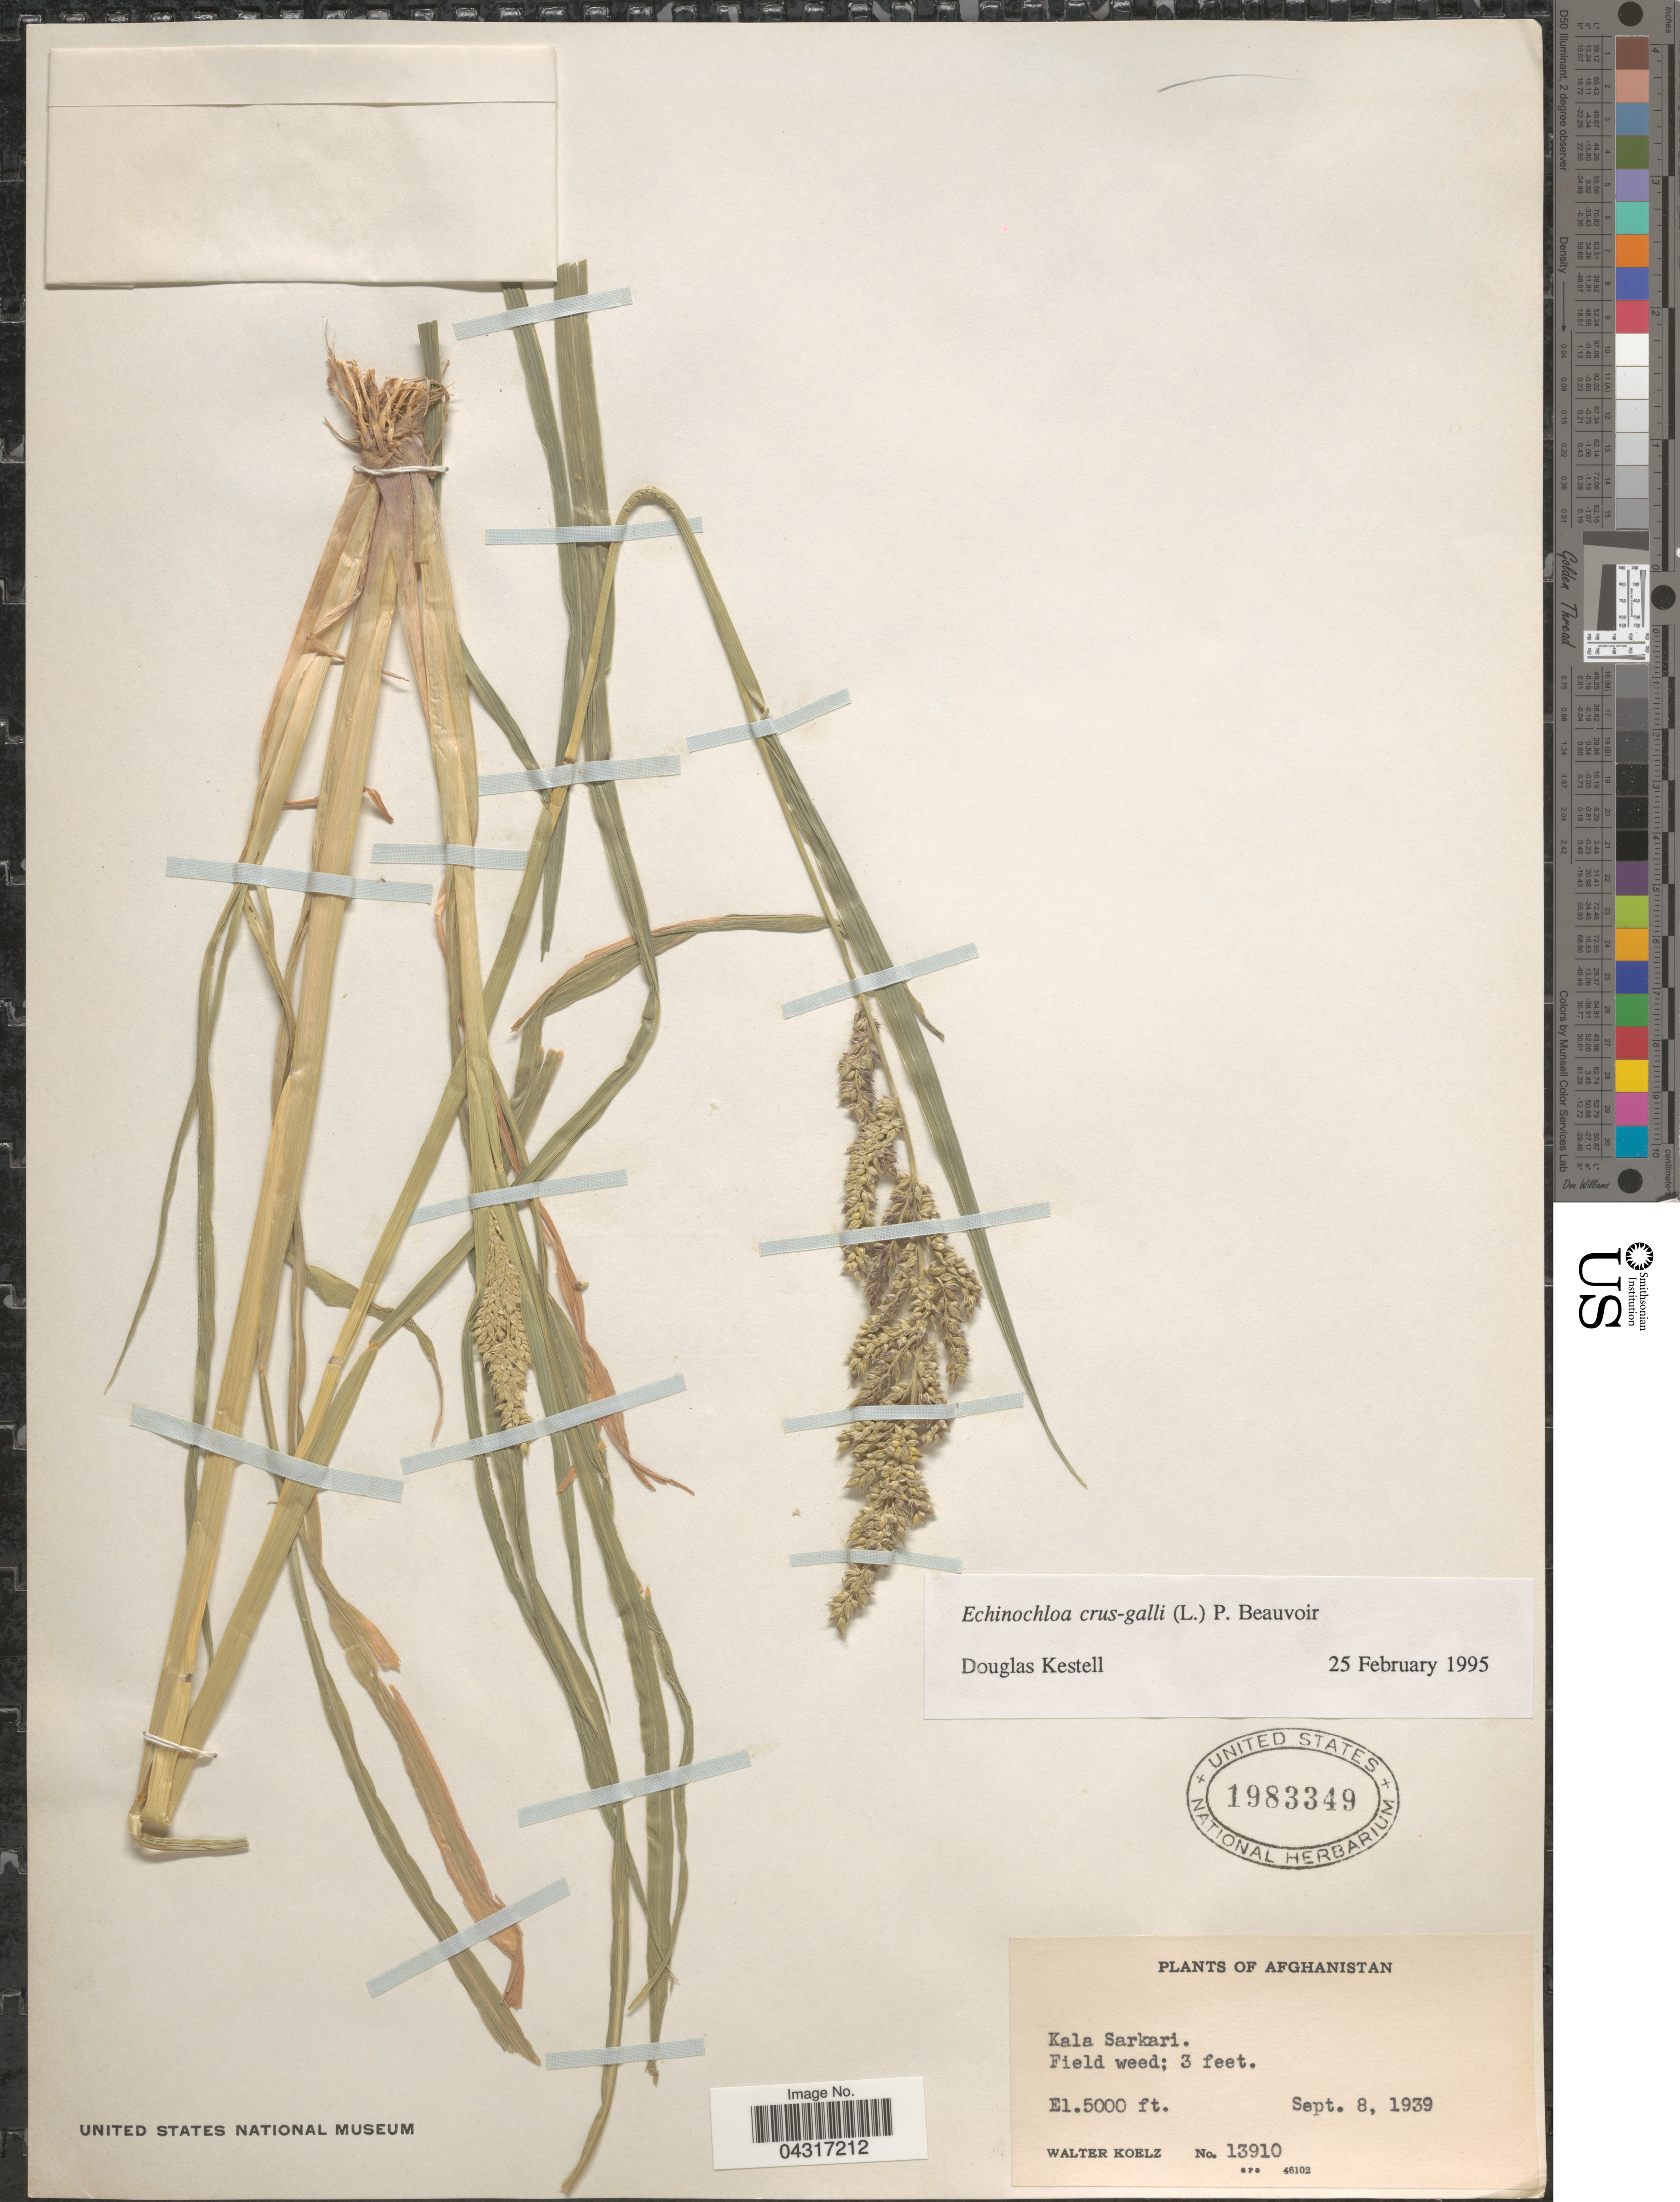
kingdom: Plantae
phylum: Tracheophyta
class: Liliopsida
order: Poales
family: Poaceae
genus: Echinochloa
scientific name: Echinochloa crus-galli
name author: (L.) P. Beauv.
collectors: W. N. Koelz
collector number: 13910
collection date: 1939-09-08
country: Afghanistan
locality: Kala Sarkari.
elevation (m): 1524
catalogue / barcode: US 1983349